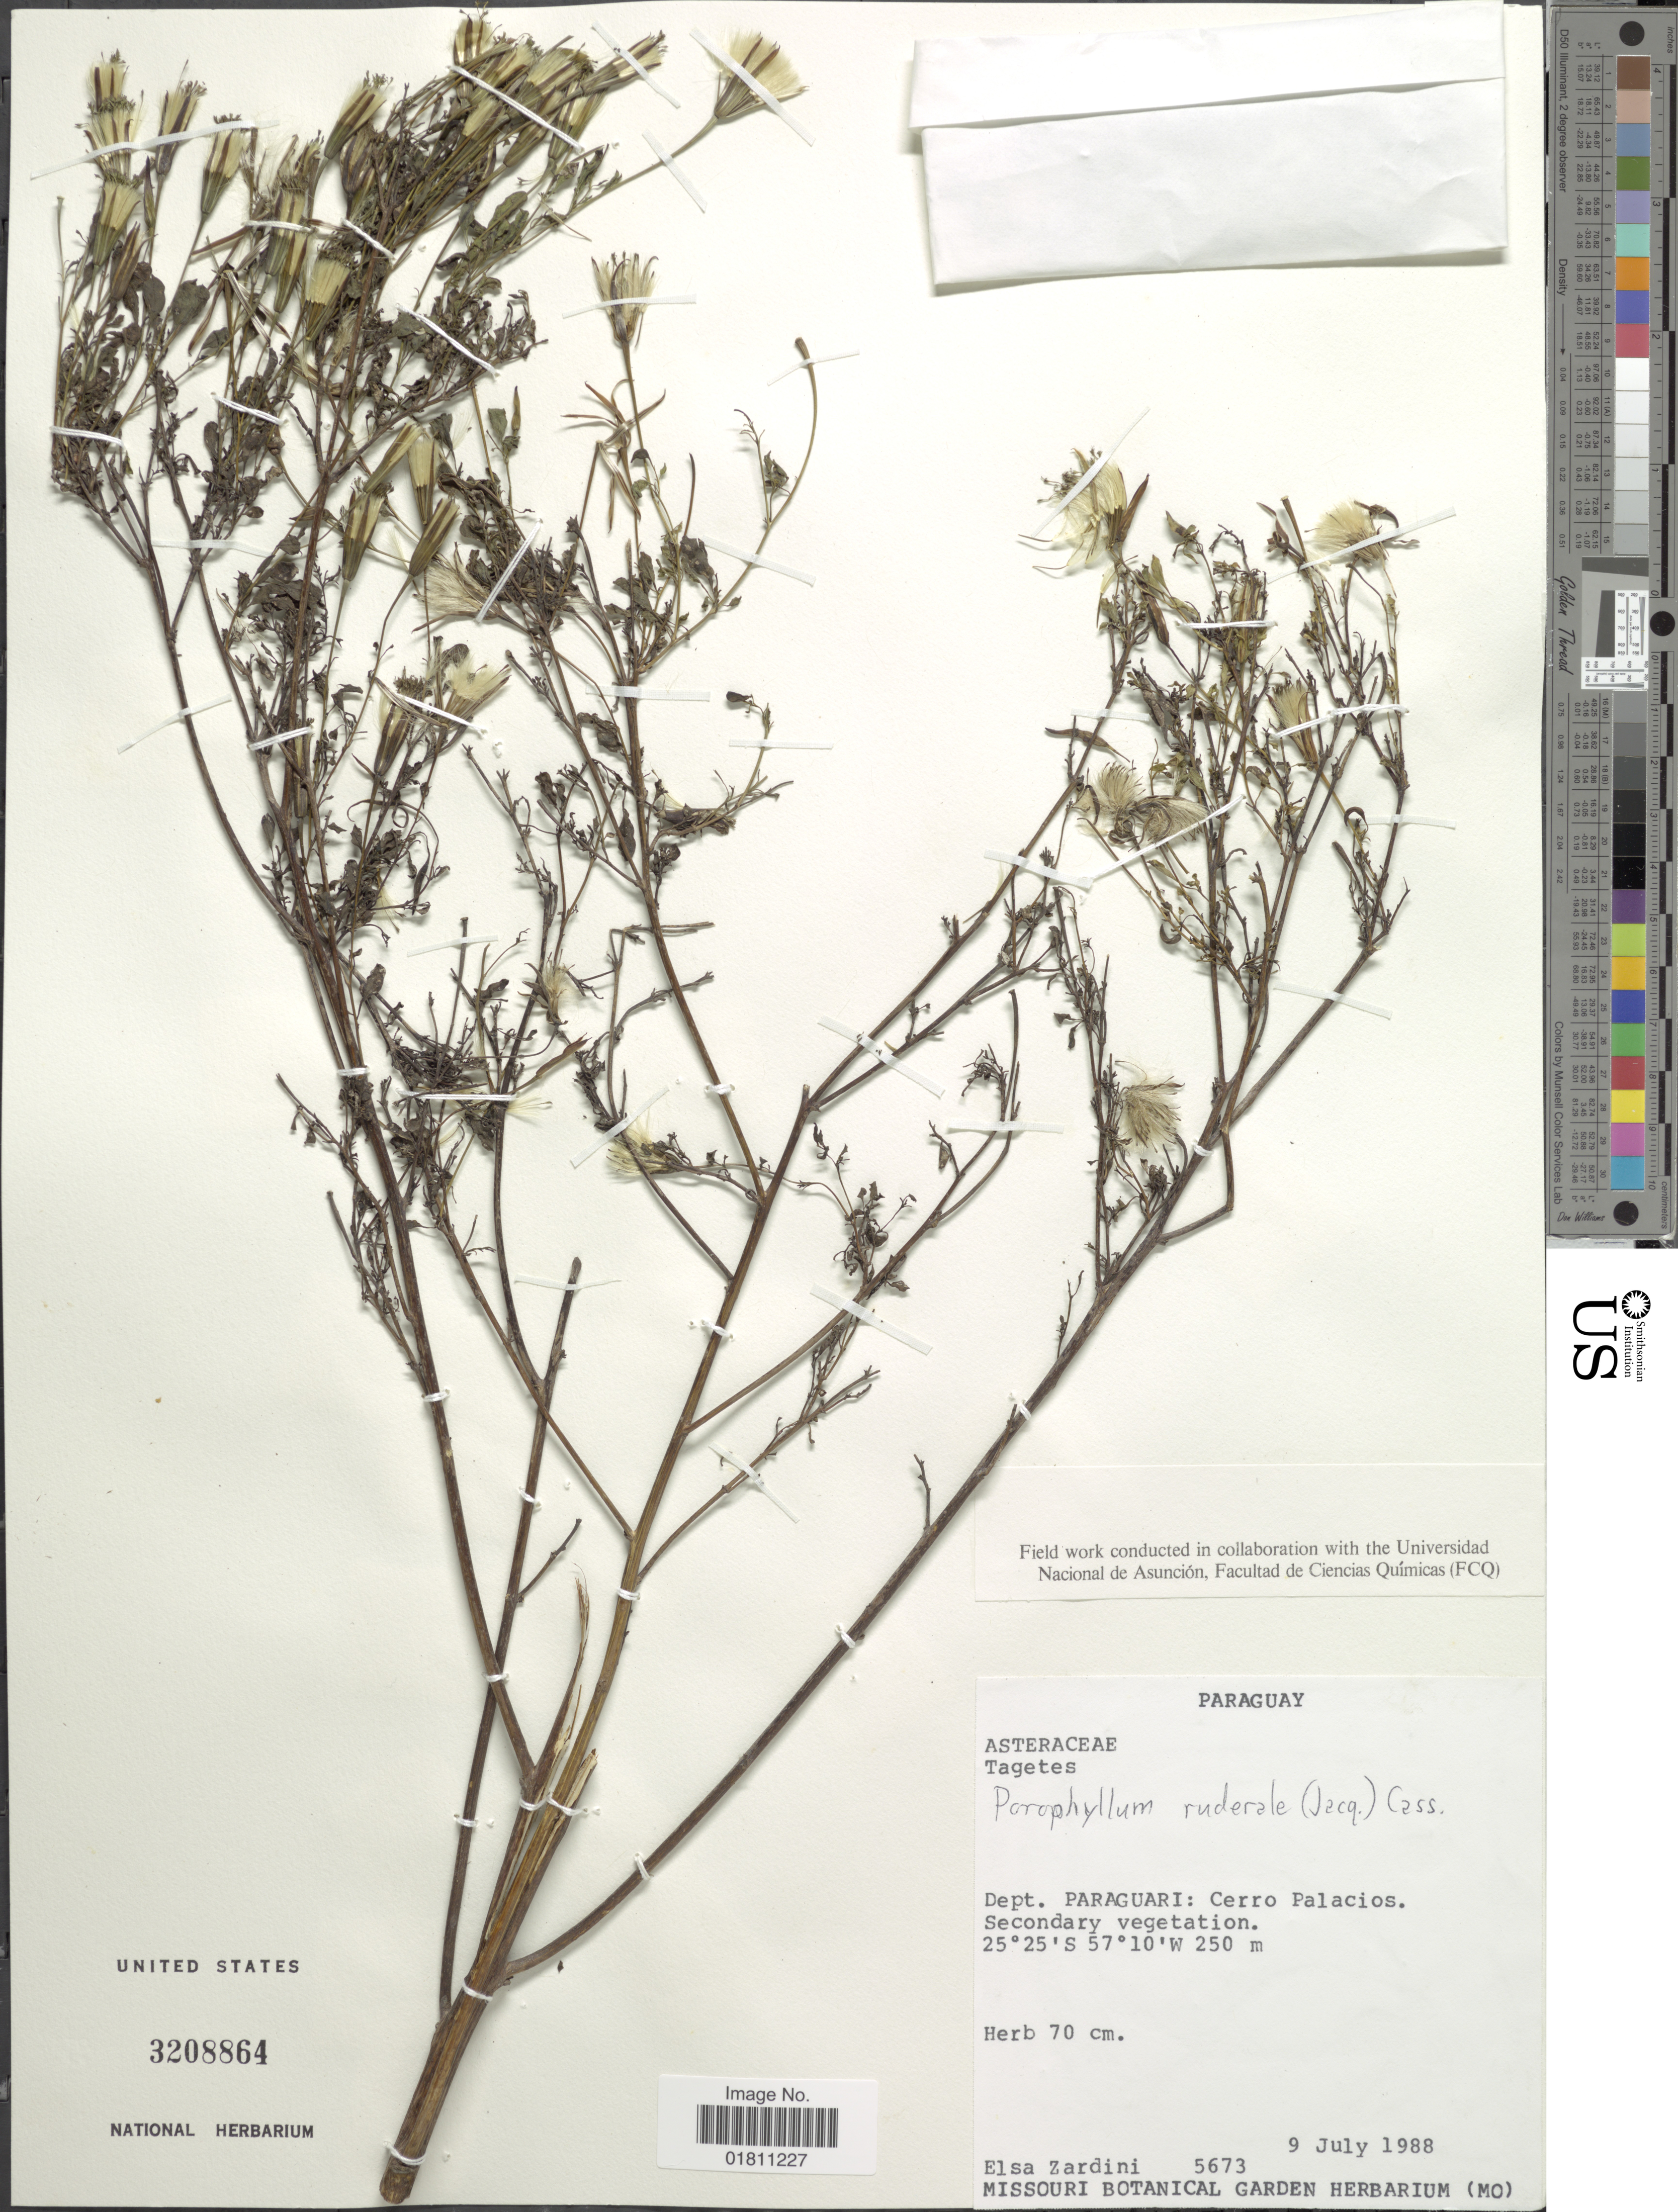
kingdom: Plantae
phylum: Tracheophyta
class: Magnoliopsida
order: Asterales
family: Asteraceae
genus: Porophyllum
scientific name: Porophyllum ruderale subsp. ruderale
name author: (Jacq.) Cass.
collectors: E. M. Zardini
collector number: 5673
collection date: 1988-07-09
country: Paraguay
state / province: Paraguari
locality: Cerro Palacios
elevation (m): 250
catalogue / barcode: US 3208864